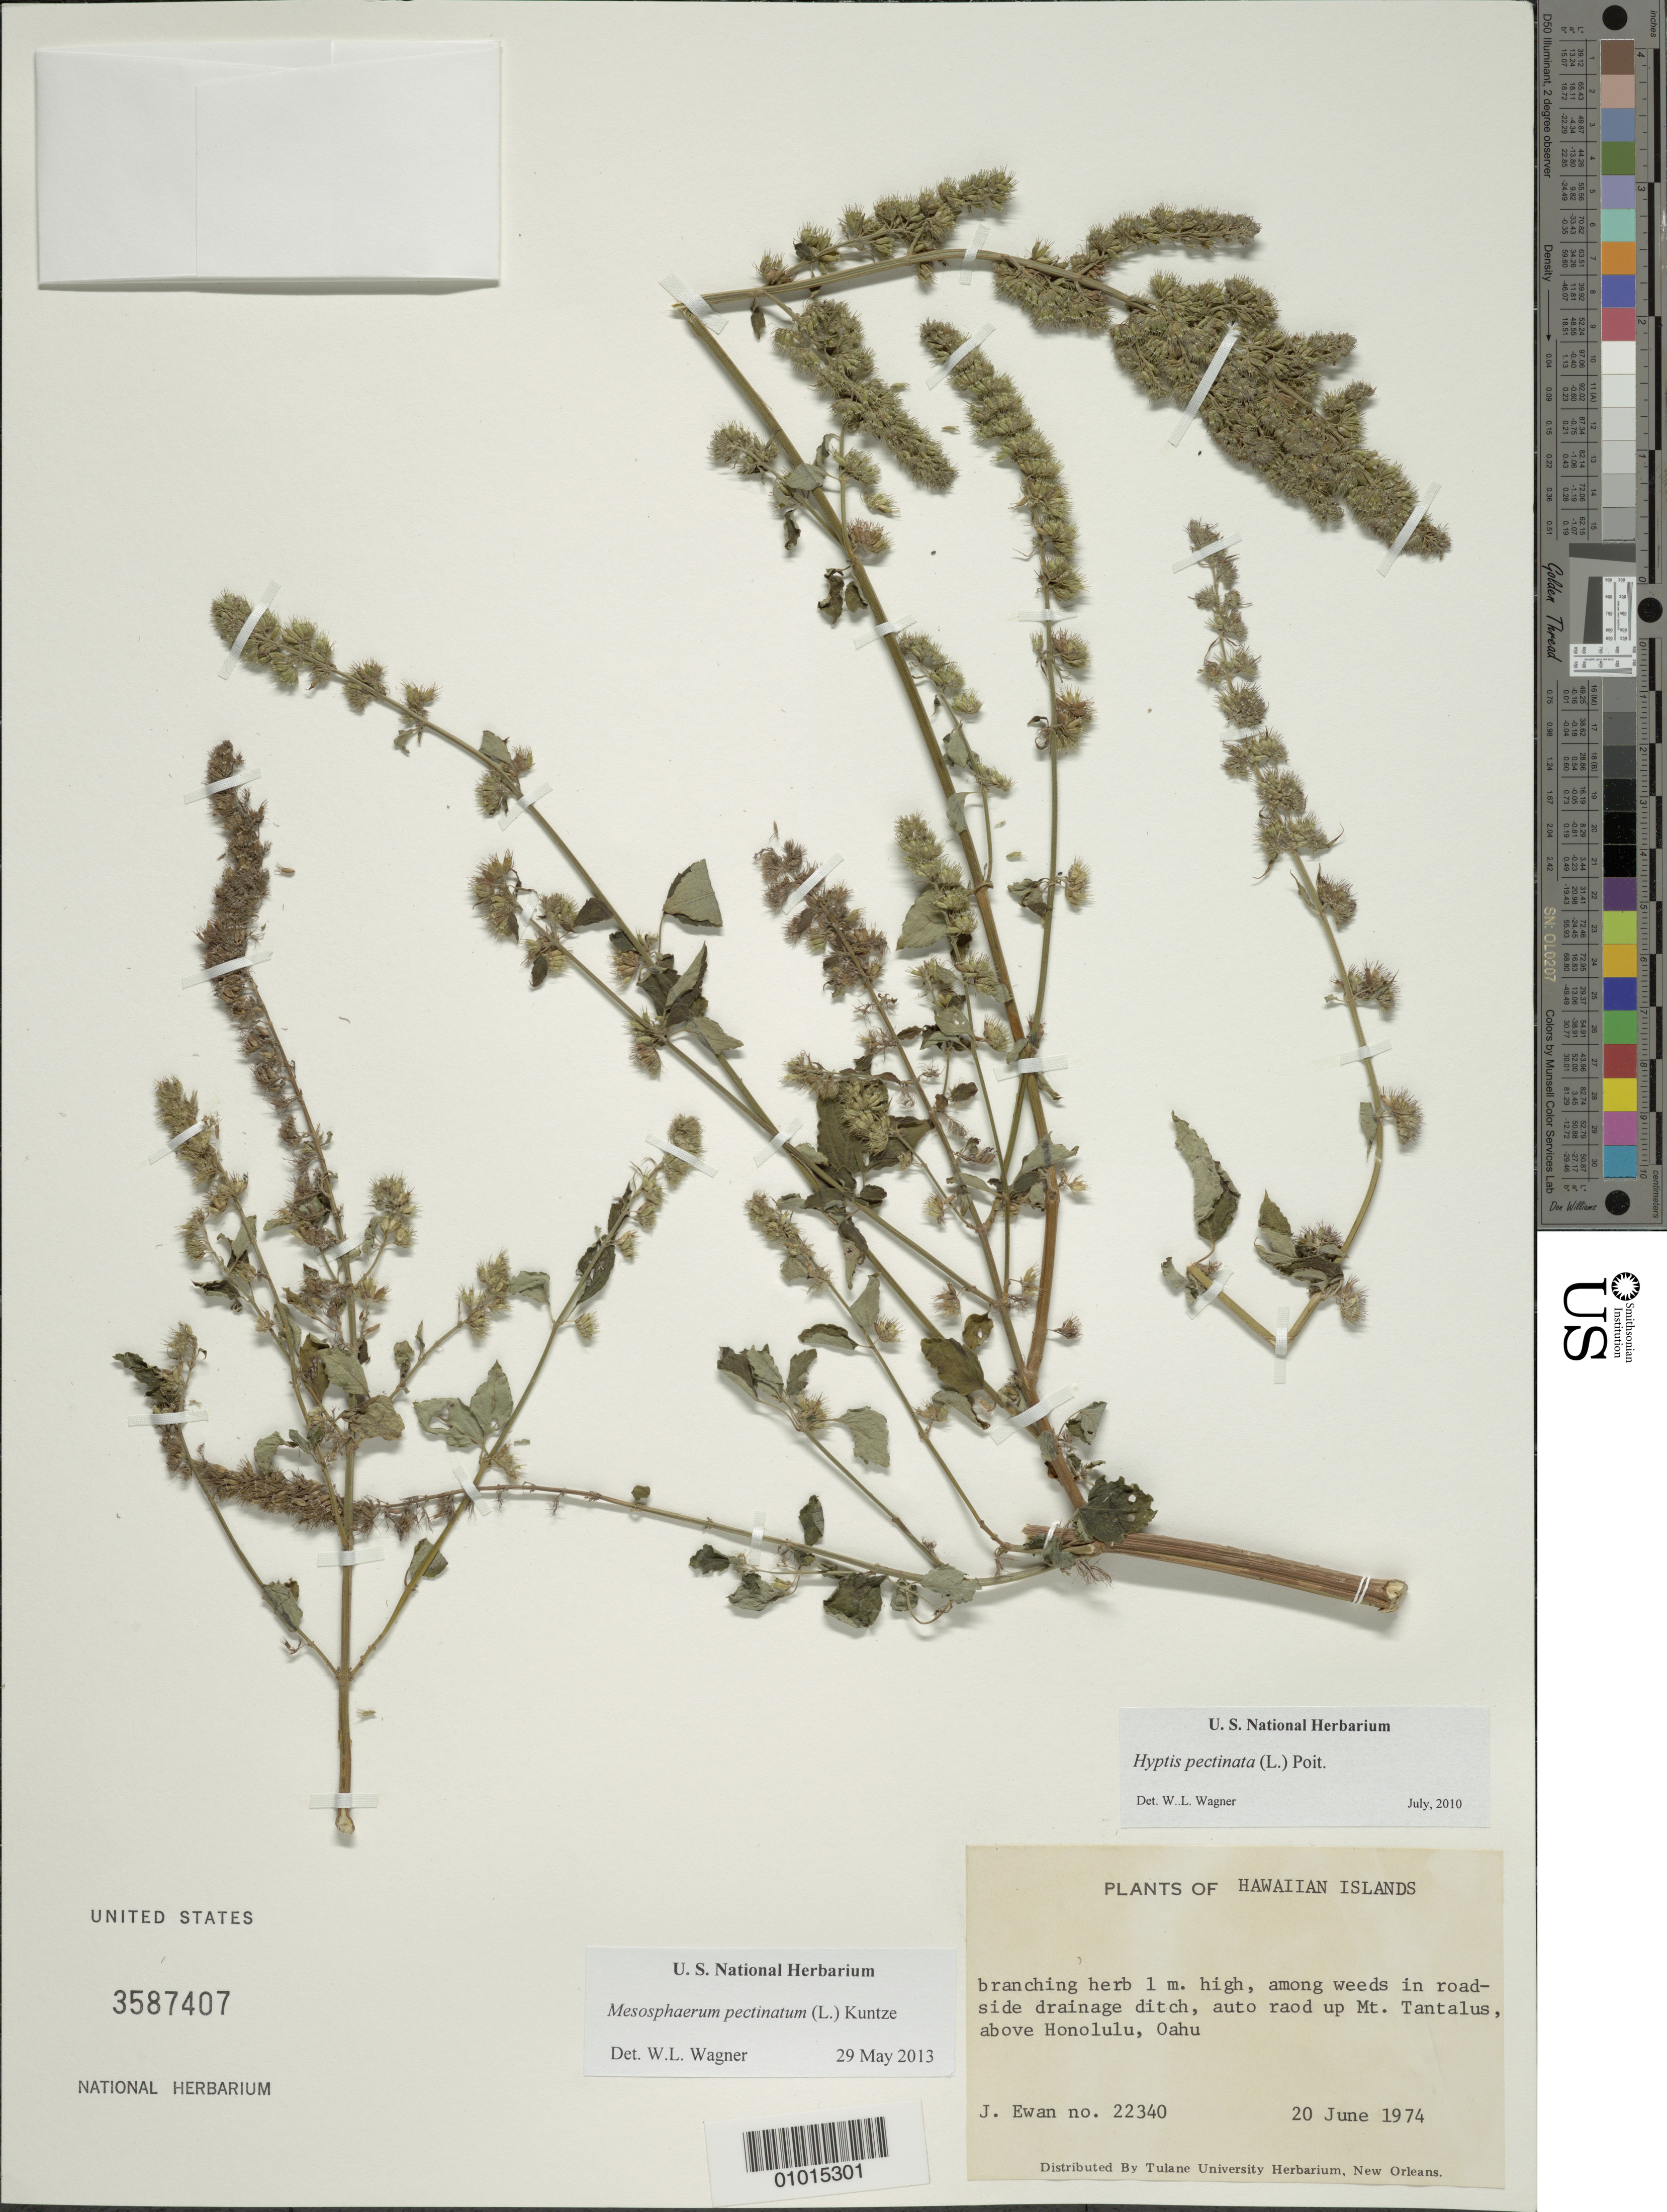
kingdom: Plantae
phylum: Tracheophyta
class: Magnoliopsida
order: Lamiales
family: Lamiaceae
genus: Mesosphaerum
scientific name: Mesosphaerum pectinatum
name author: (L.) Kuntze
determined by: Wagner, W. L., (BOT), Smithsonian Institution - National Museum of Natural History (UNITED STATES)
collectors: J. A. Ewan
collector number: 22340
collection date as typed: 20 Jun 1974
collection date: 1974-06-20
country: United States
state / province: Hawaii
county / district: Honolulu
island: Oahu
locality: among weeds in roadside drainage ditch, auto road up Mt. Tantalus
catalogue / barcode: US 3587407